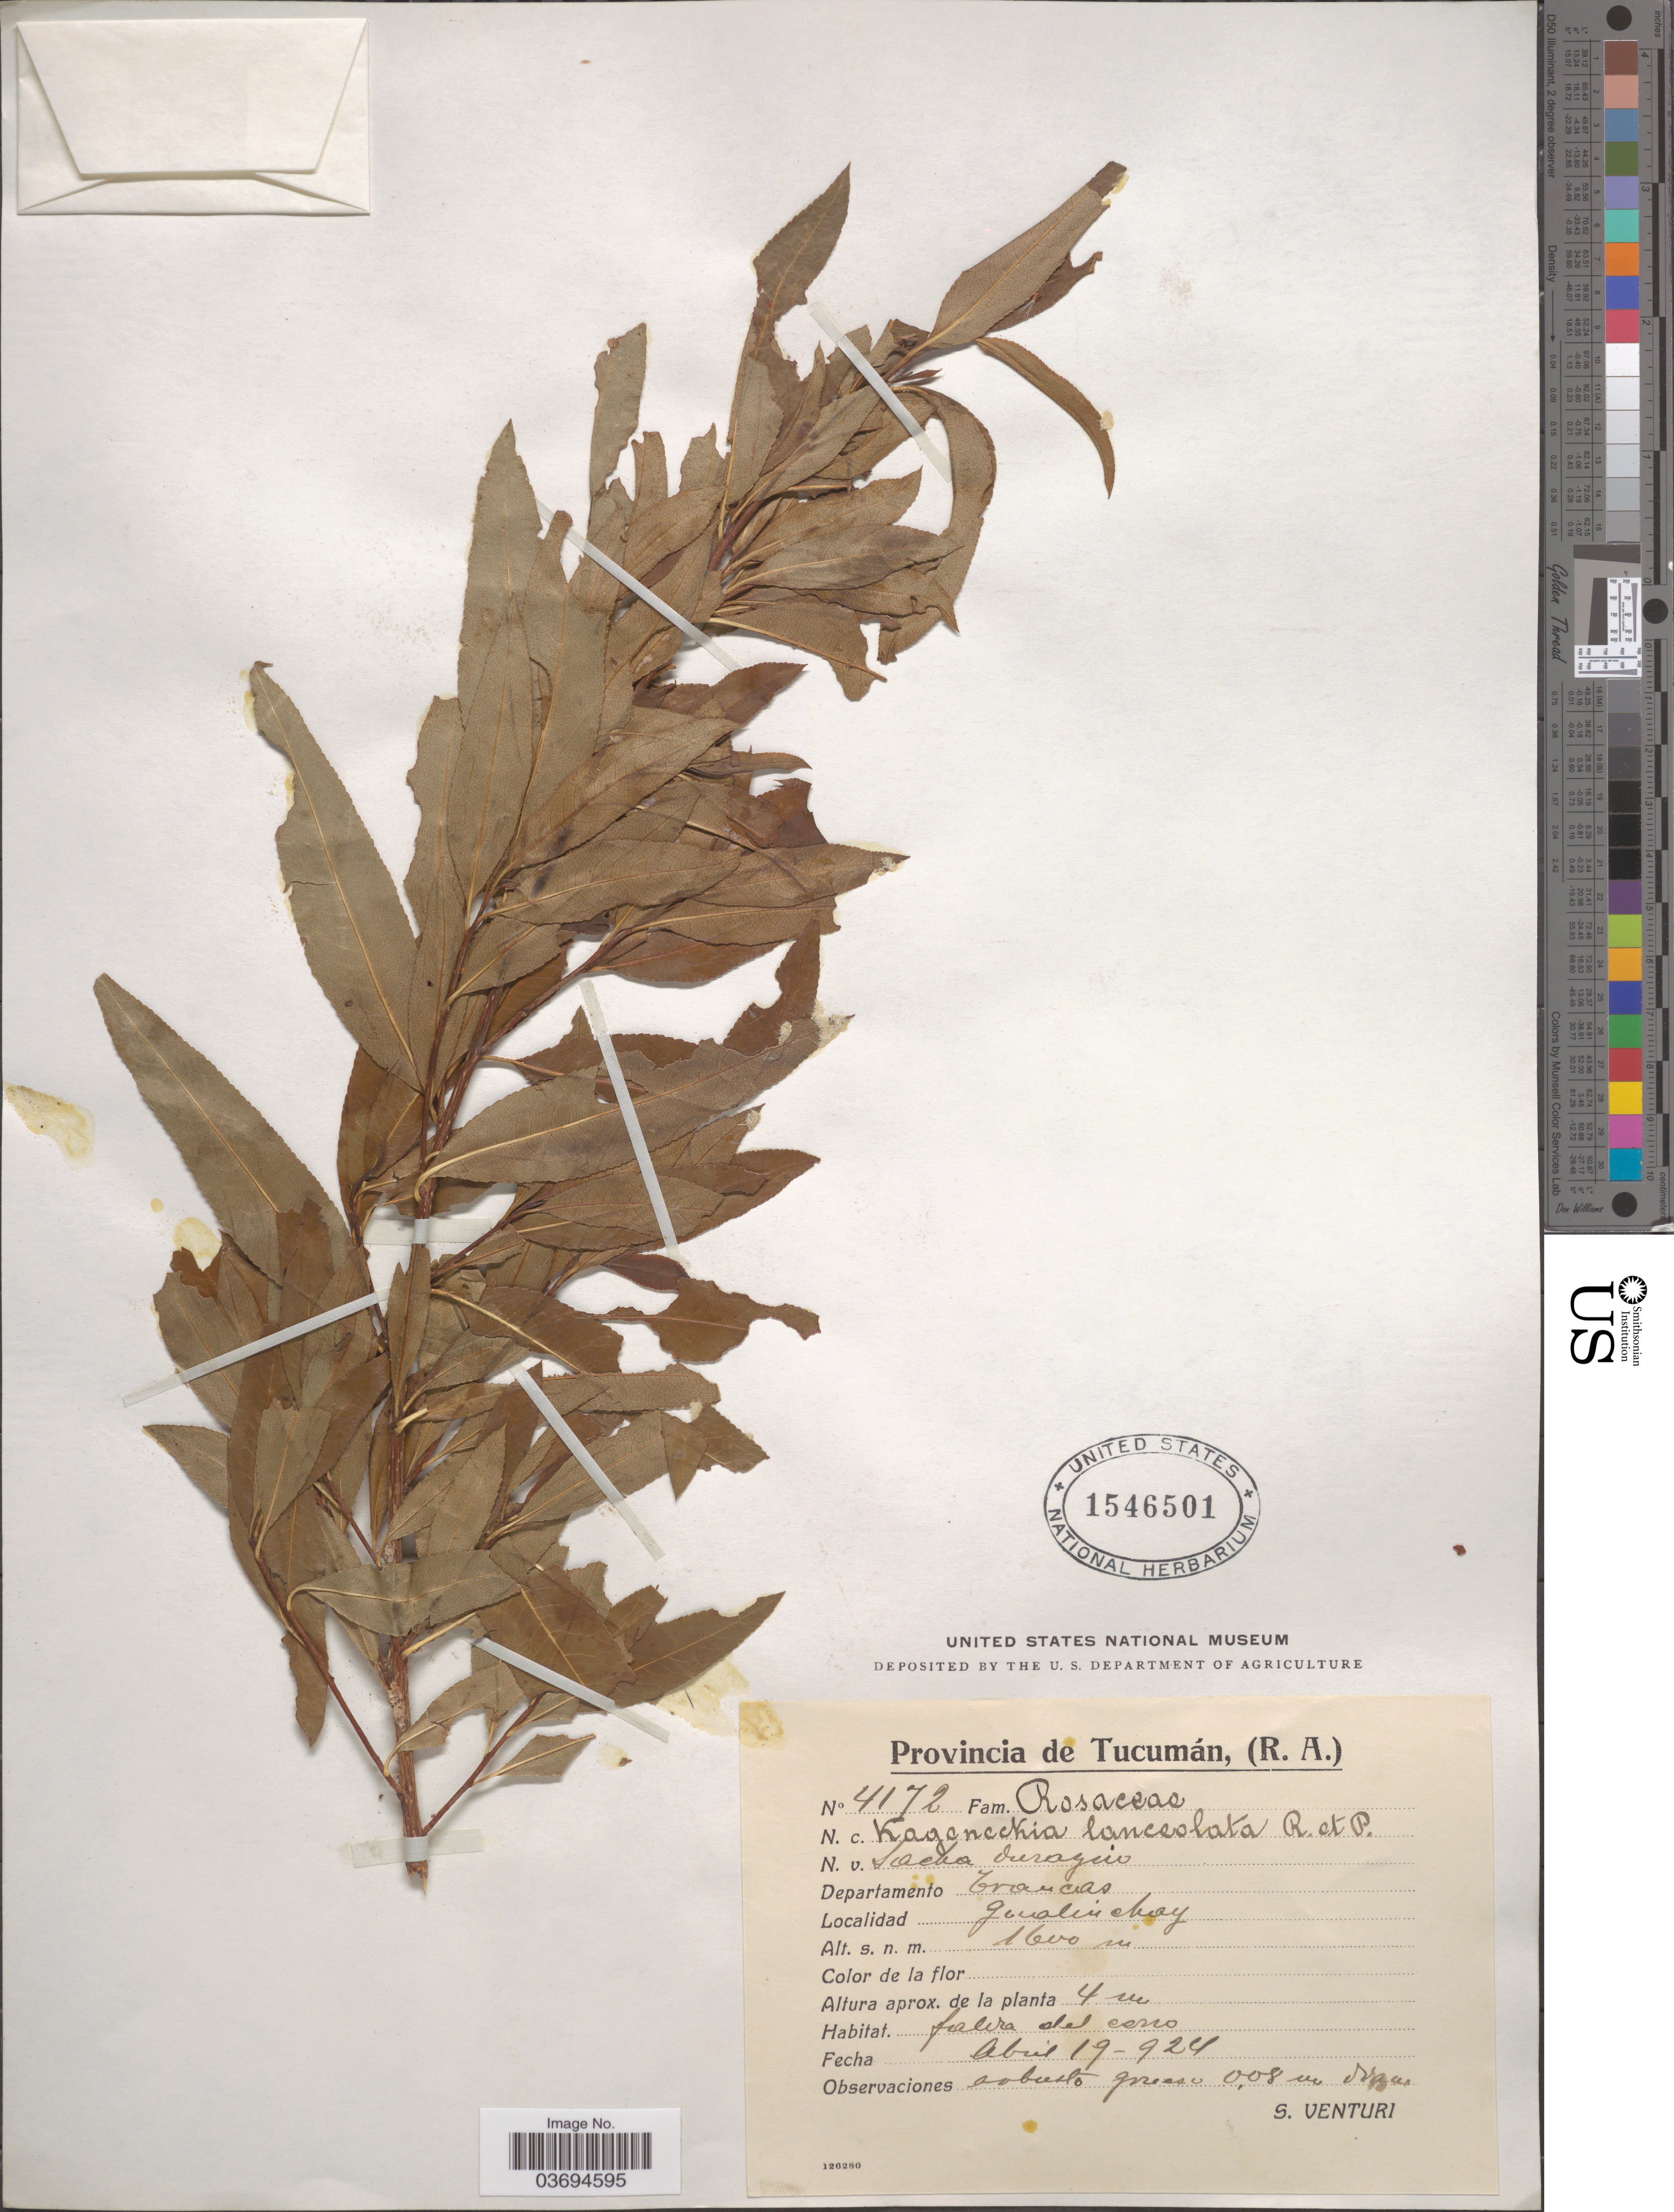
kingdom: Plantae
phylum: Tracheophyta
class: Magnoliopsida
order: Rosales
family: Rosaceae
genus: Kageneckia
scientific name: Kageneckia lanceolata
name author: Ruiz & Pav.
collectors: S. Venturi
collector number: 4172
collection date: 1924-04-19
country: Argentina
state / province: Tucuman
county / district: Trancas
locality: Departamento Trancas. Gualinchay.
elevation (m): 1600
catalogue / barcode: US 1546501